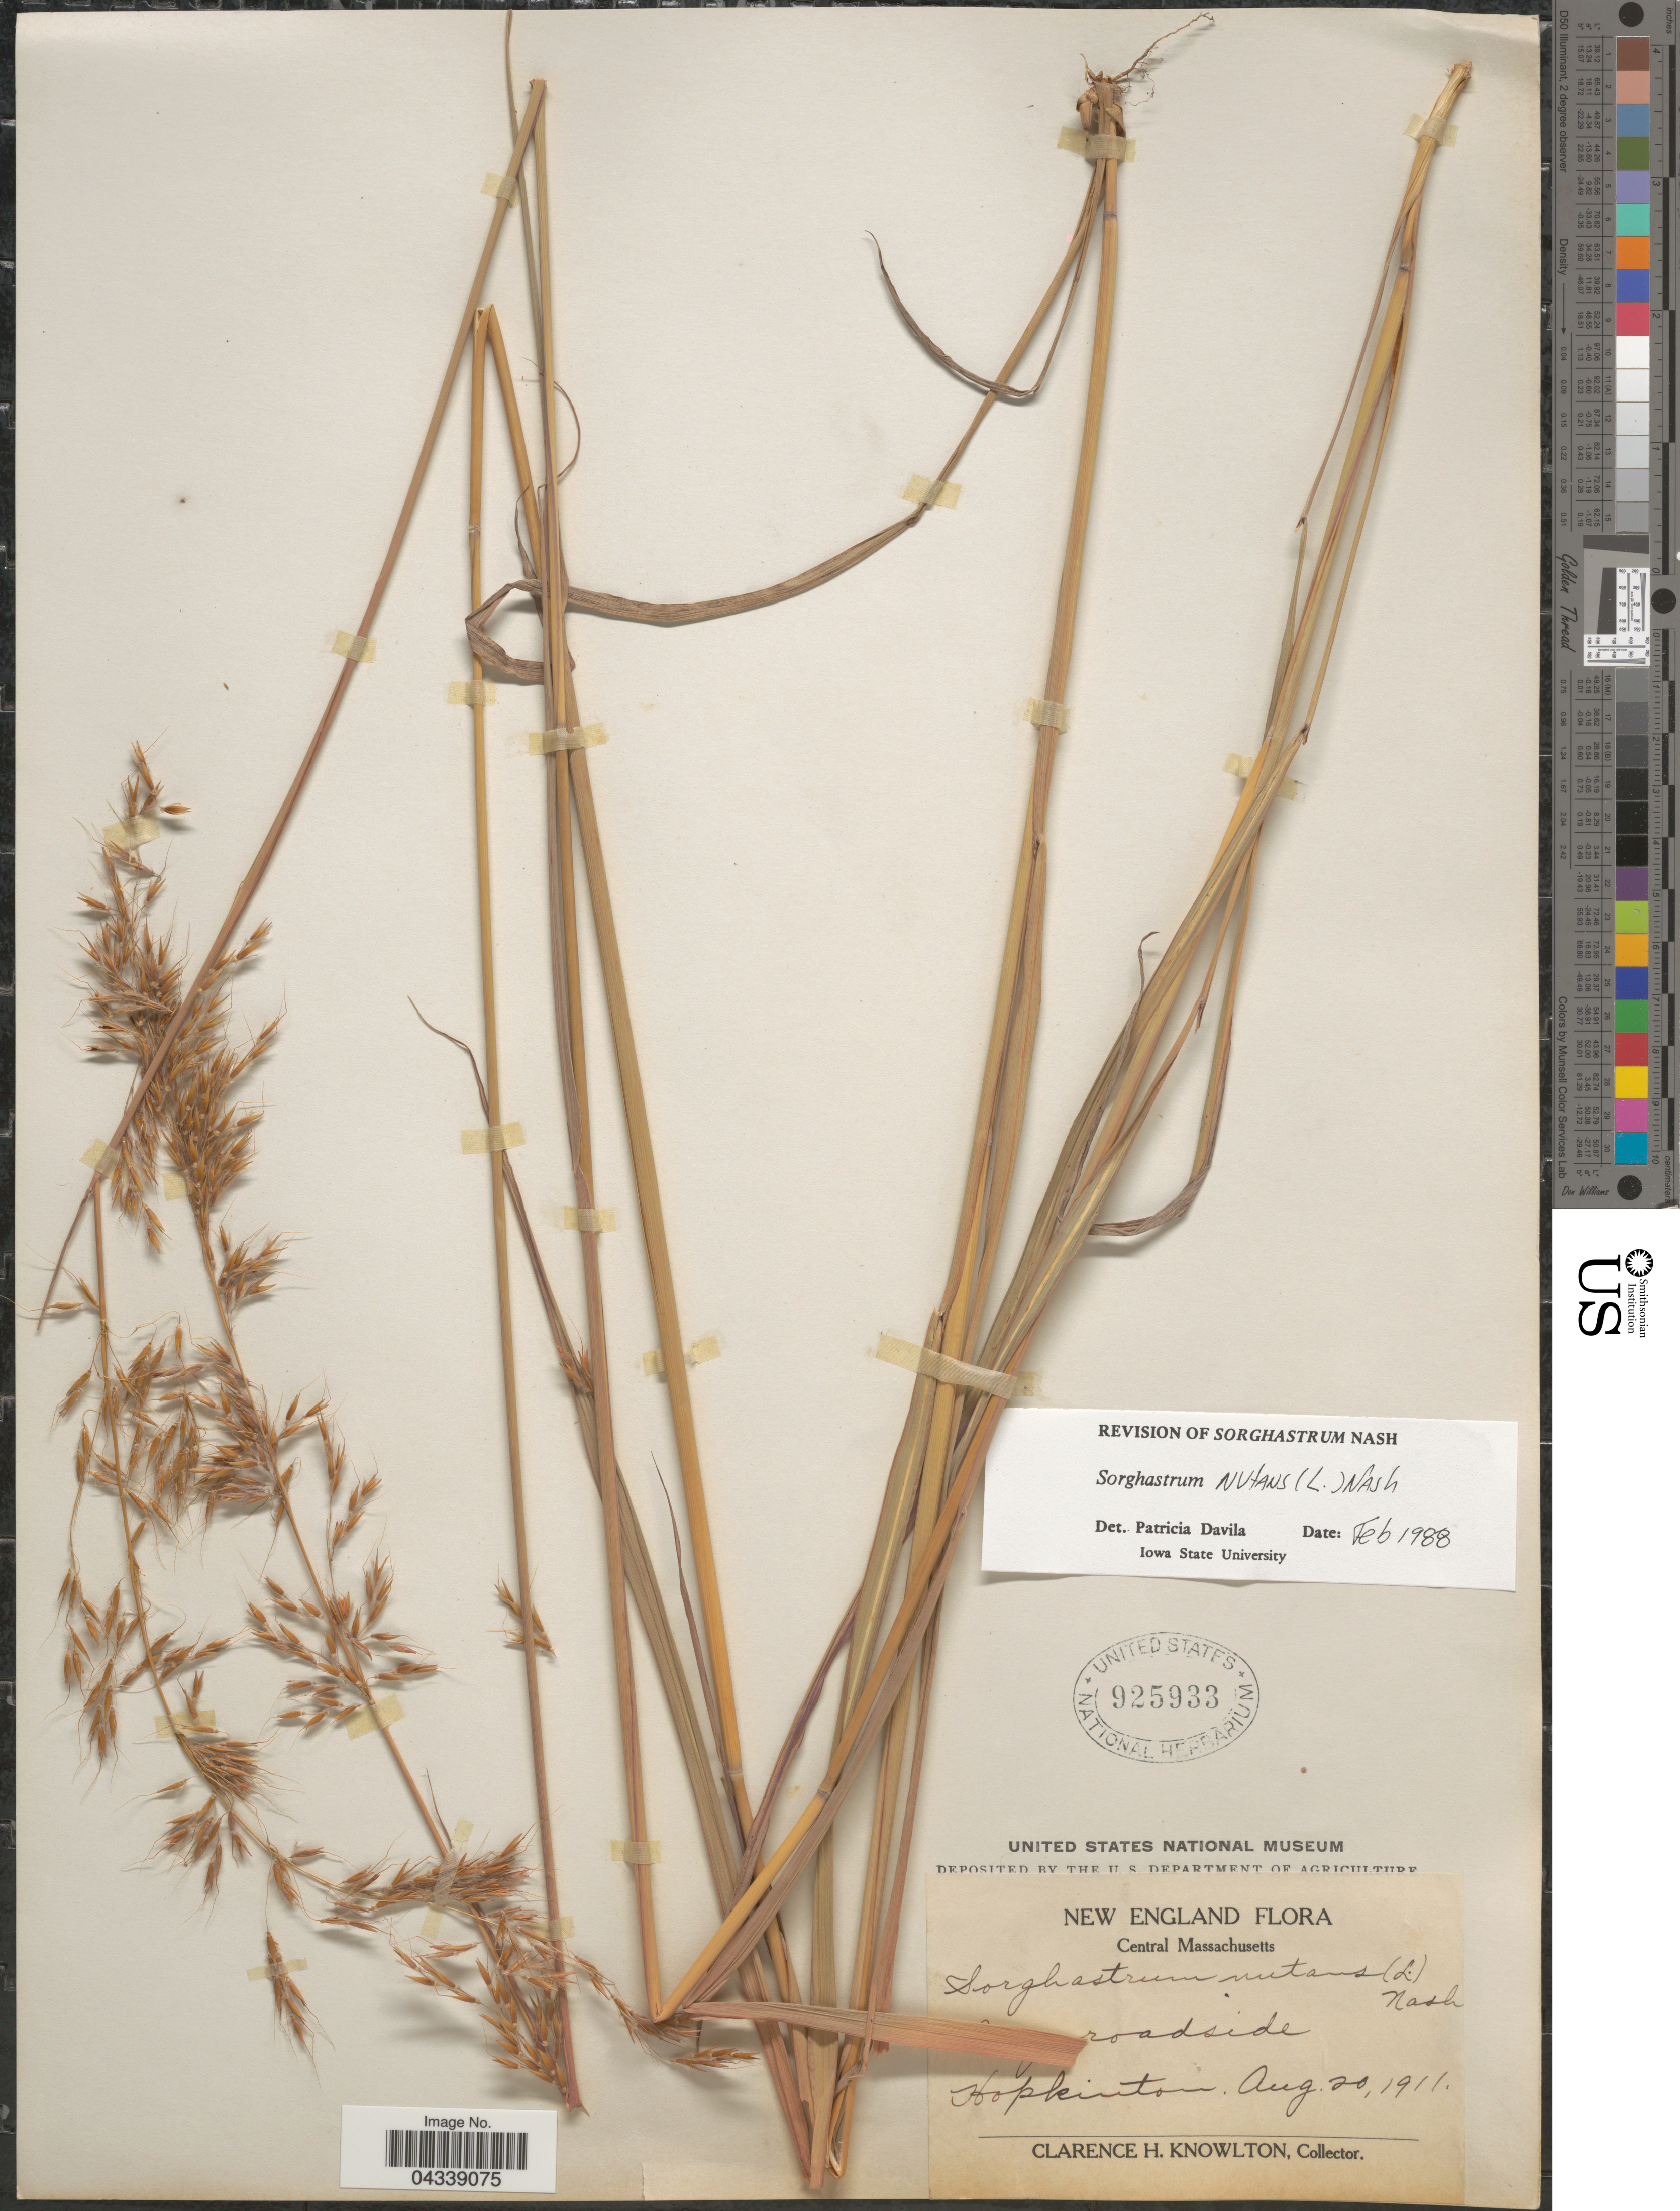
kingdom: Plantae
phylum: Tracheophyta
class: Liliopsida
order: Poales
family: Poaceae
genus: Sorghastrum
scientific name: Sorghastrum nutans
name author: (L.) Nash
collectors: C. H. Knowlton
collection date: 1911-08-20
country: United States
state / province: Massachusetts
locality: New England. Central Massachusetts. [illegible text] roadside. Hopkinton.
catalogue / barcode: US 925933